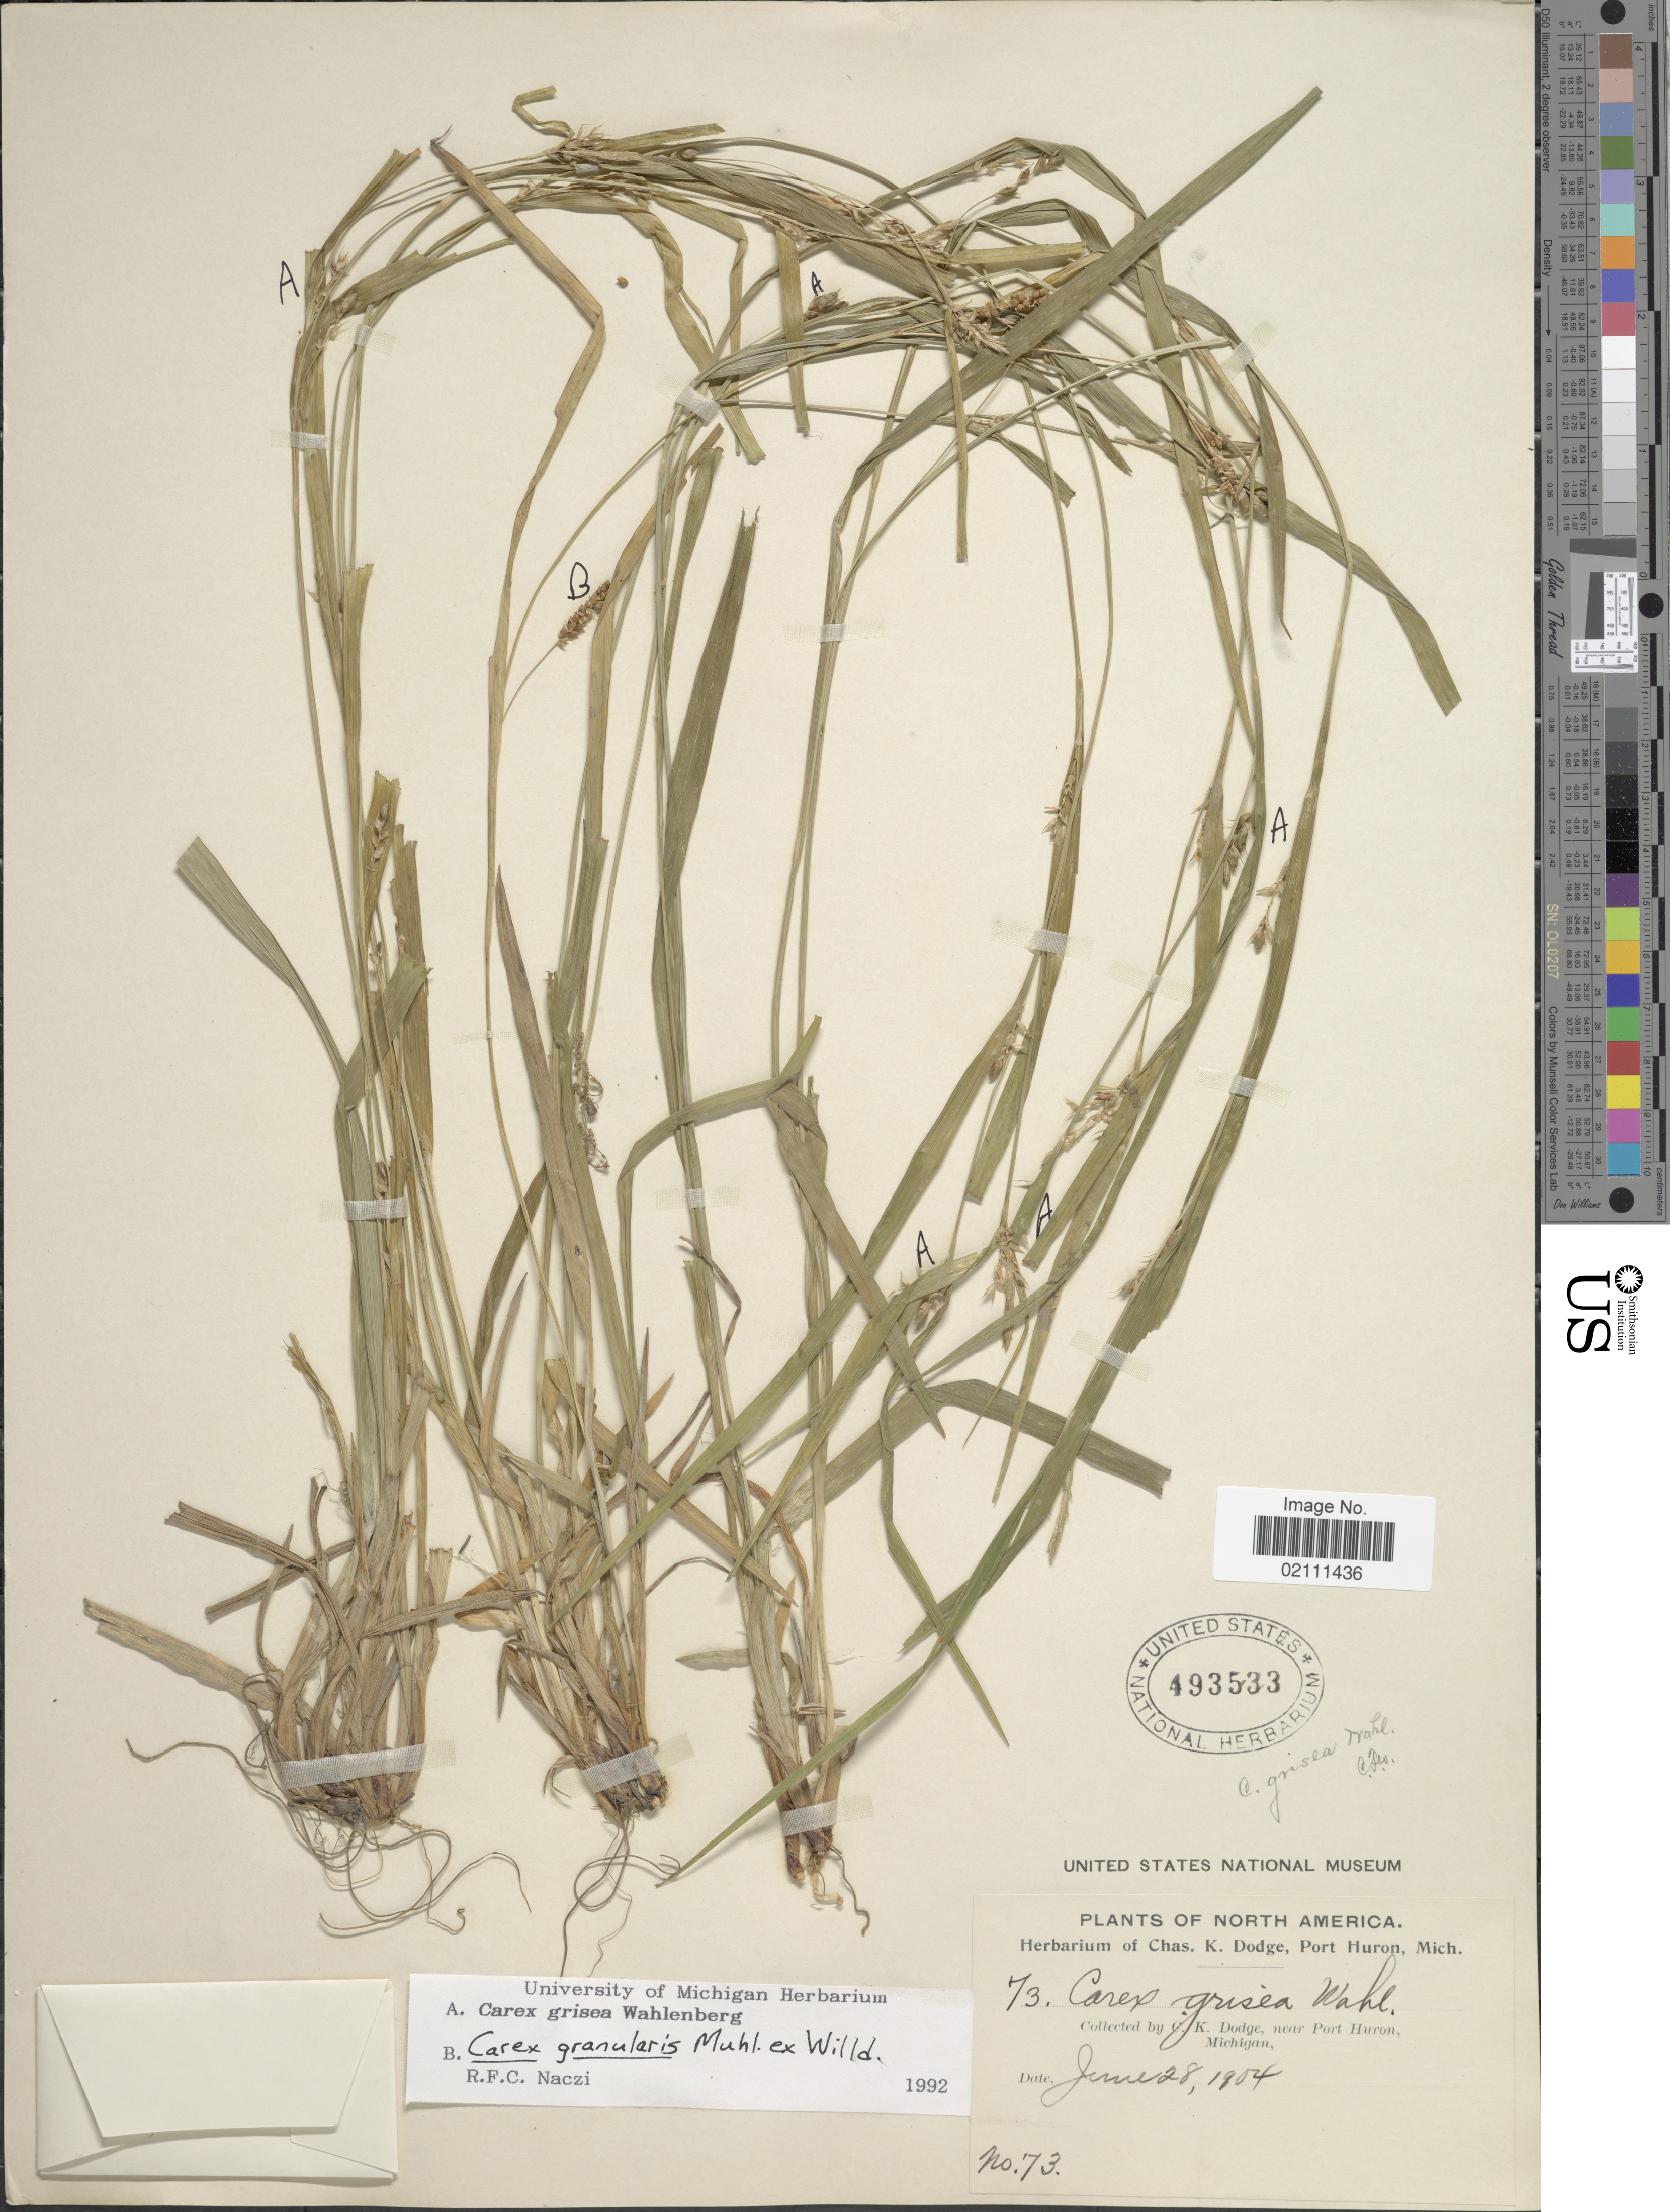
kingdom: Plantae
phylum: Tracheophyta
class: Liliopsida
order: Poales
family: Cyperaceae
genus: Carex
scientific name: Carex granularis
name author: Muhl. ex Willd.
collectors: C. K. Dodge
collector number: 73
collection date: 1904-06-28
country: United States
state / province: Michigan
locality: Near Port Huron.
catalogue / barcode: US 493533